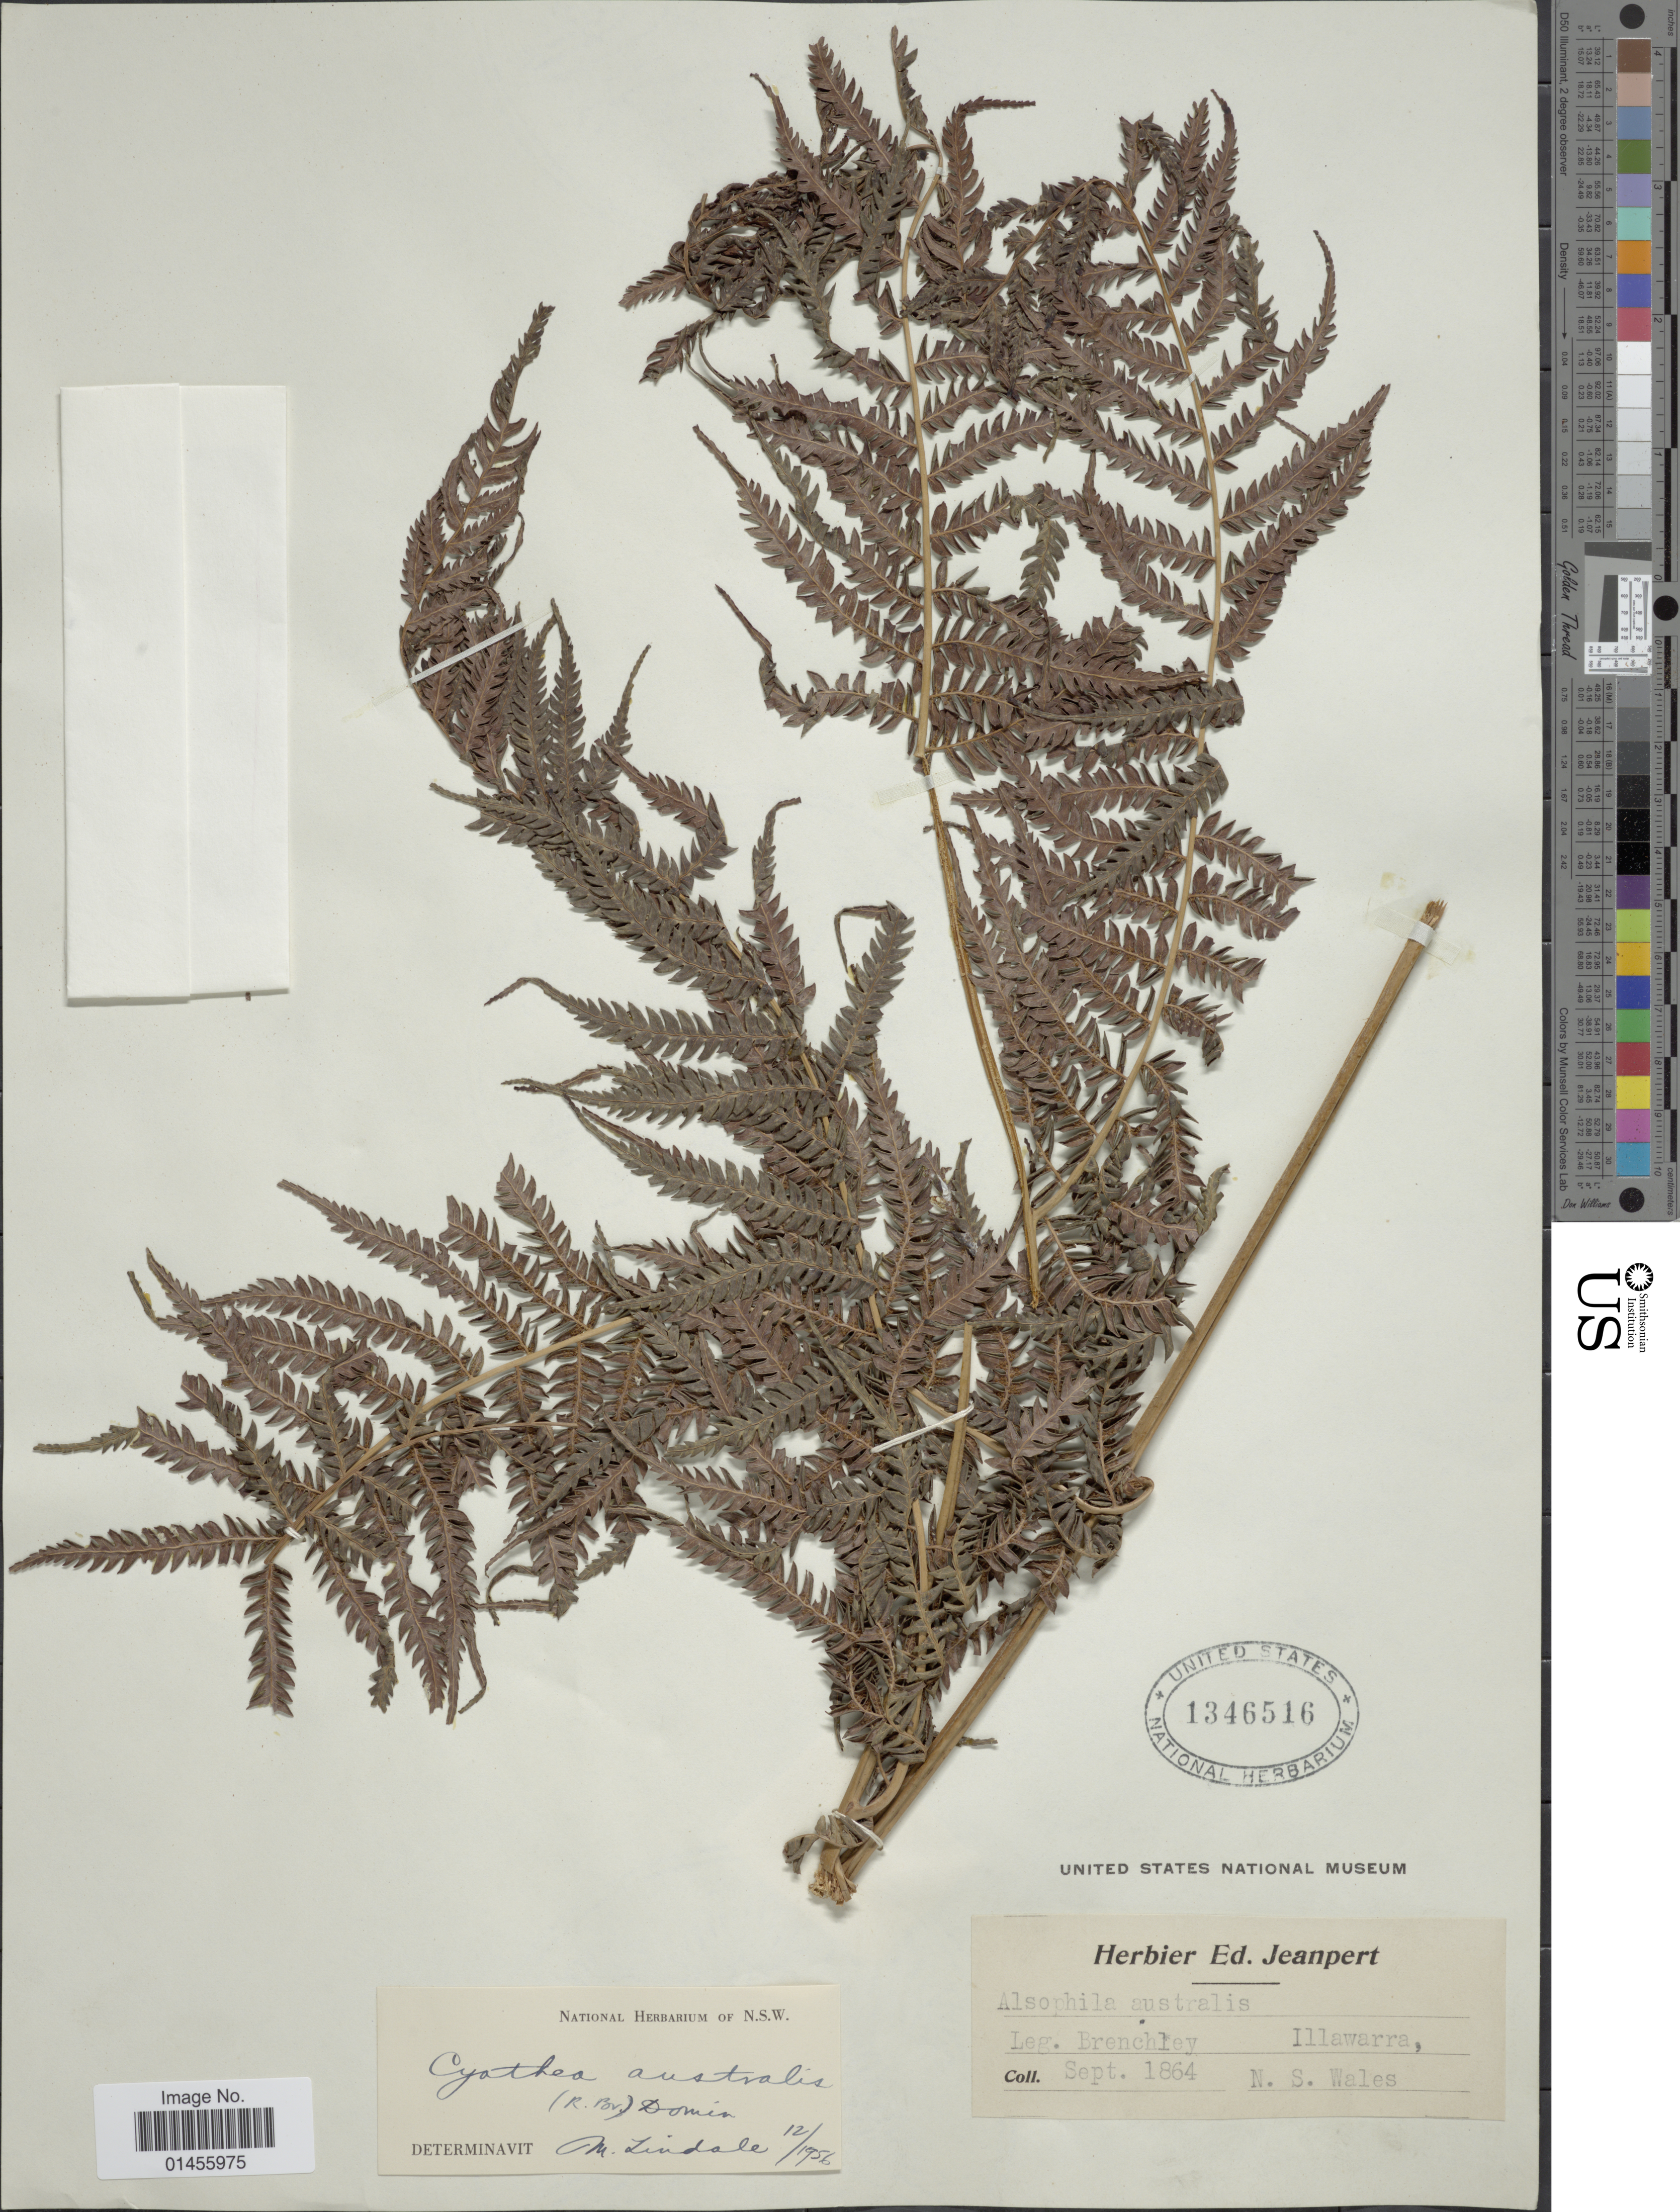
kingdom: Plantae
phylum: Tracheophyta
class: Polypodiopsida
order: Cyatheales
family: Cyatheaceae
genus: Alsophila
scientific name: Alsophila australis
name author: R. Br.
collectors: Brenchley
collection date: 1864-09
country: Australia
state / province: New South Wales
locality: Illwarra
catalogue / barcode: US 1346516